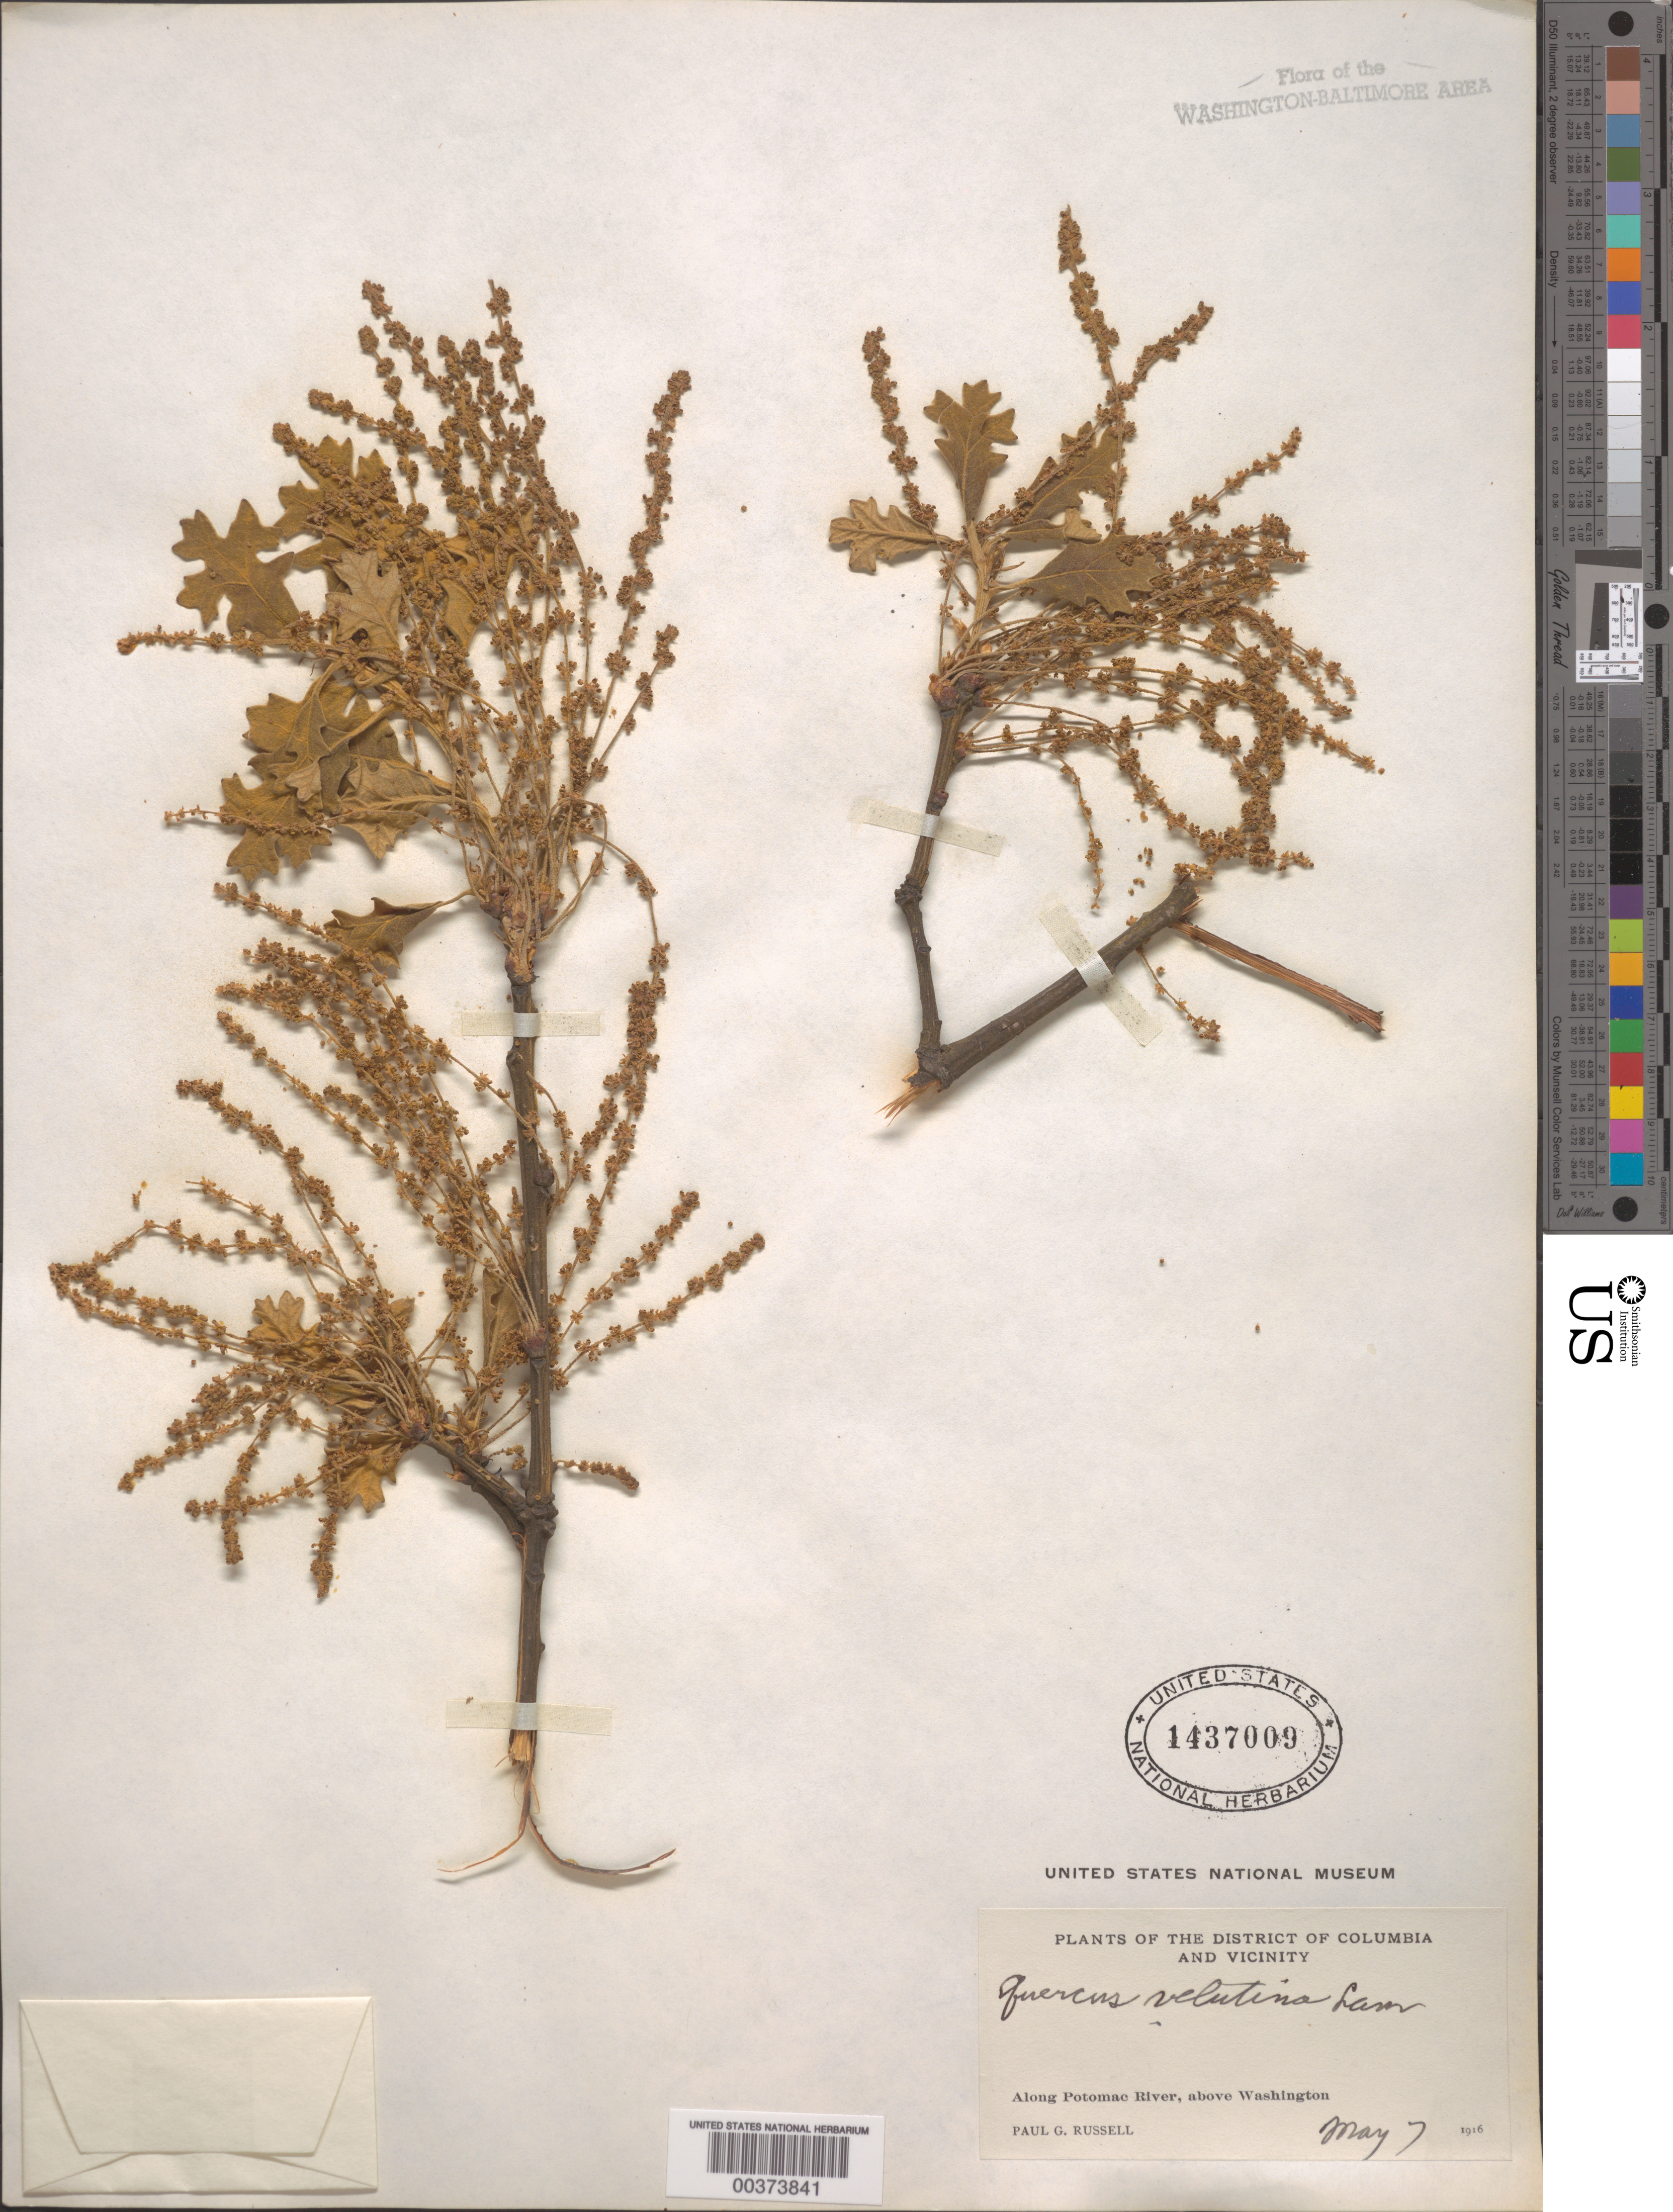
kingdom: Plantae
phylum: Tracheophyta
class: Magnoliopsida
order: Fagales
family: Fagaceae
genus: Quercus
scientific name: Quercus velutina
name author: Lam.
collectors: P. G. Russell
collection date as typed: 07 May 1916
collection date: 1916-05-07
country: United States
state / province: Maryland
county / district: Montgomery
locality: Along Potomac River, above DC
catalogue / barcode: US 1437009